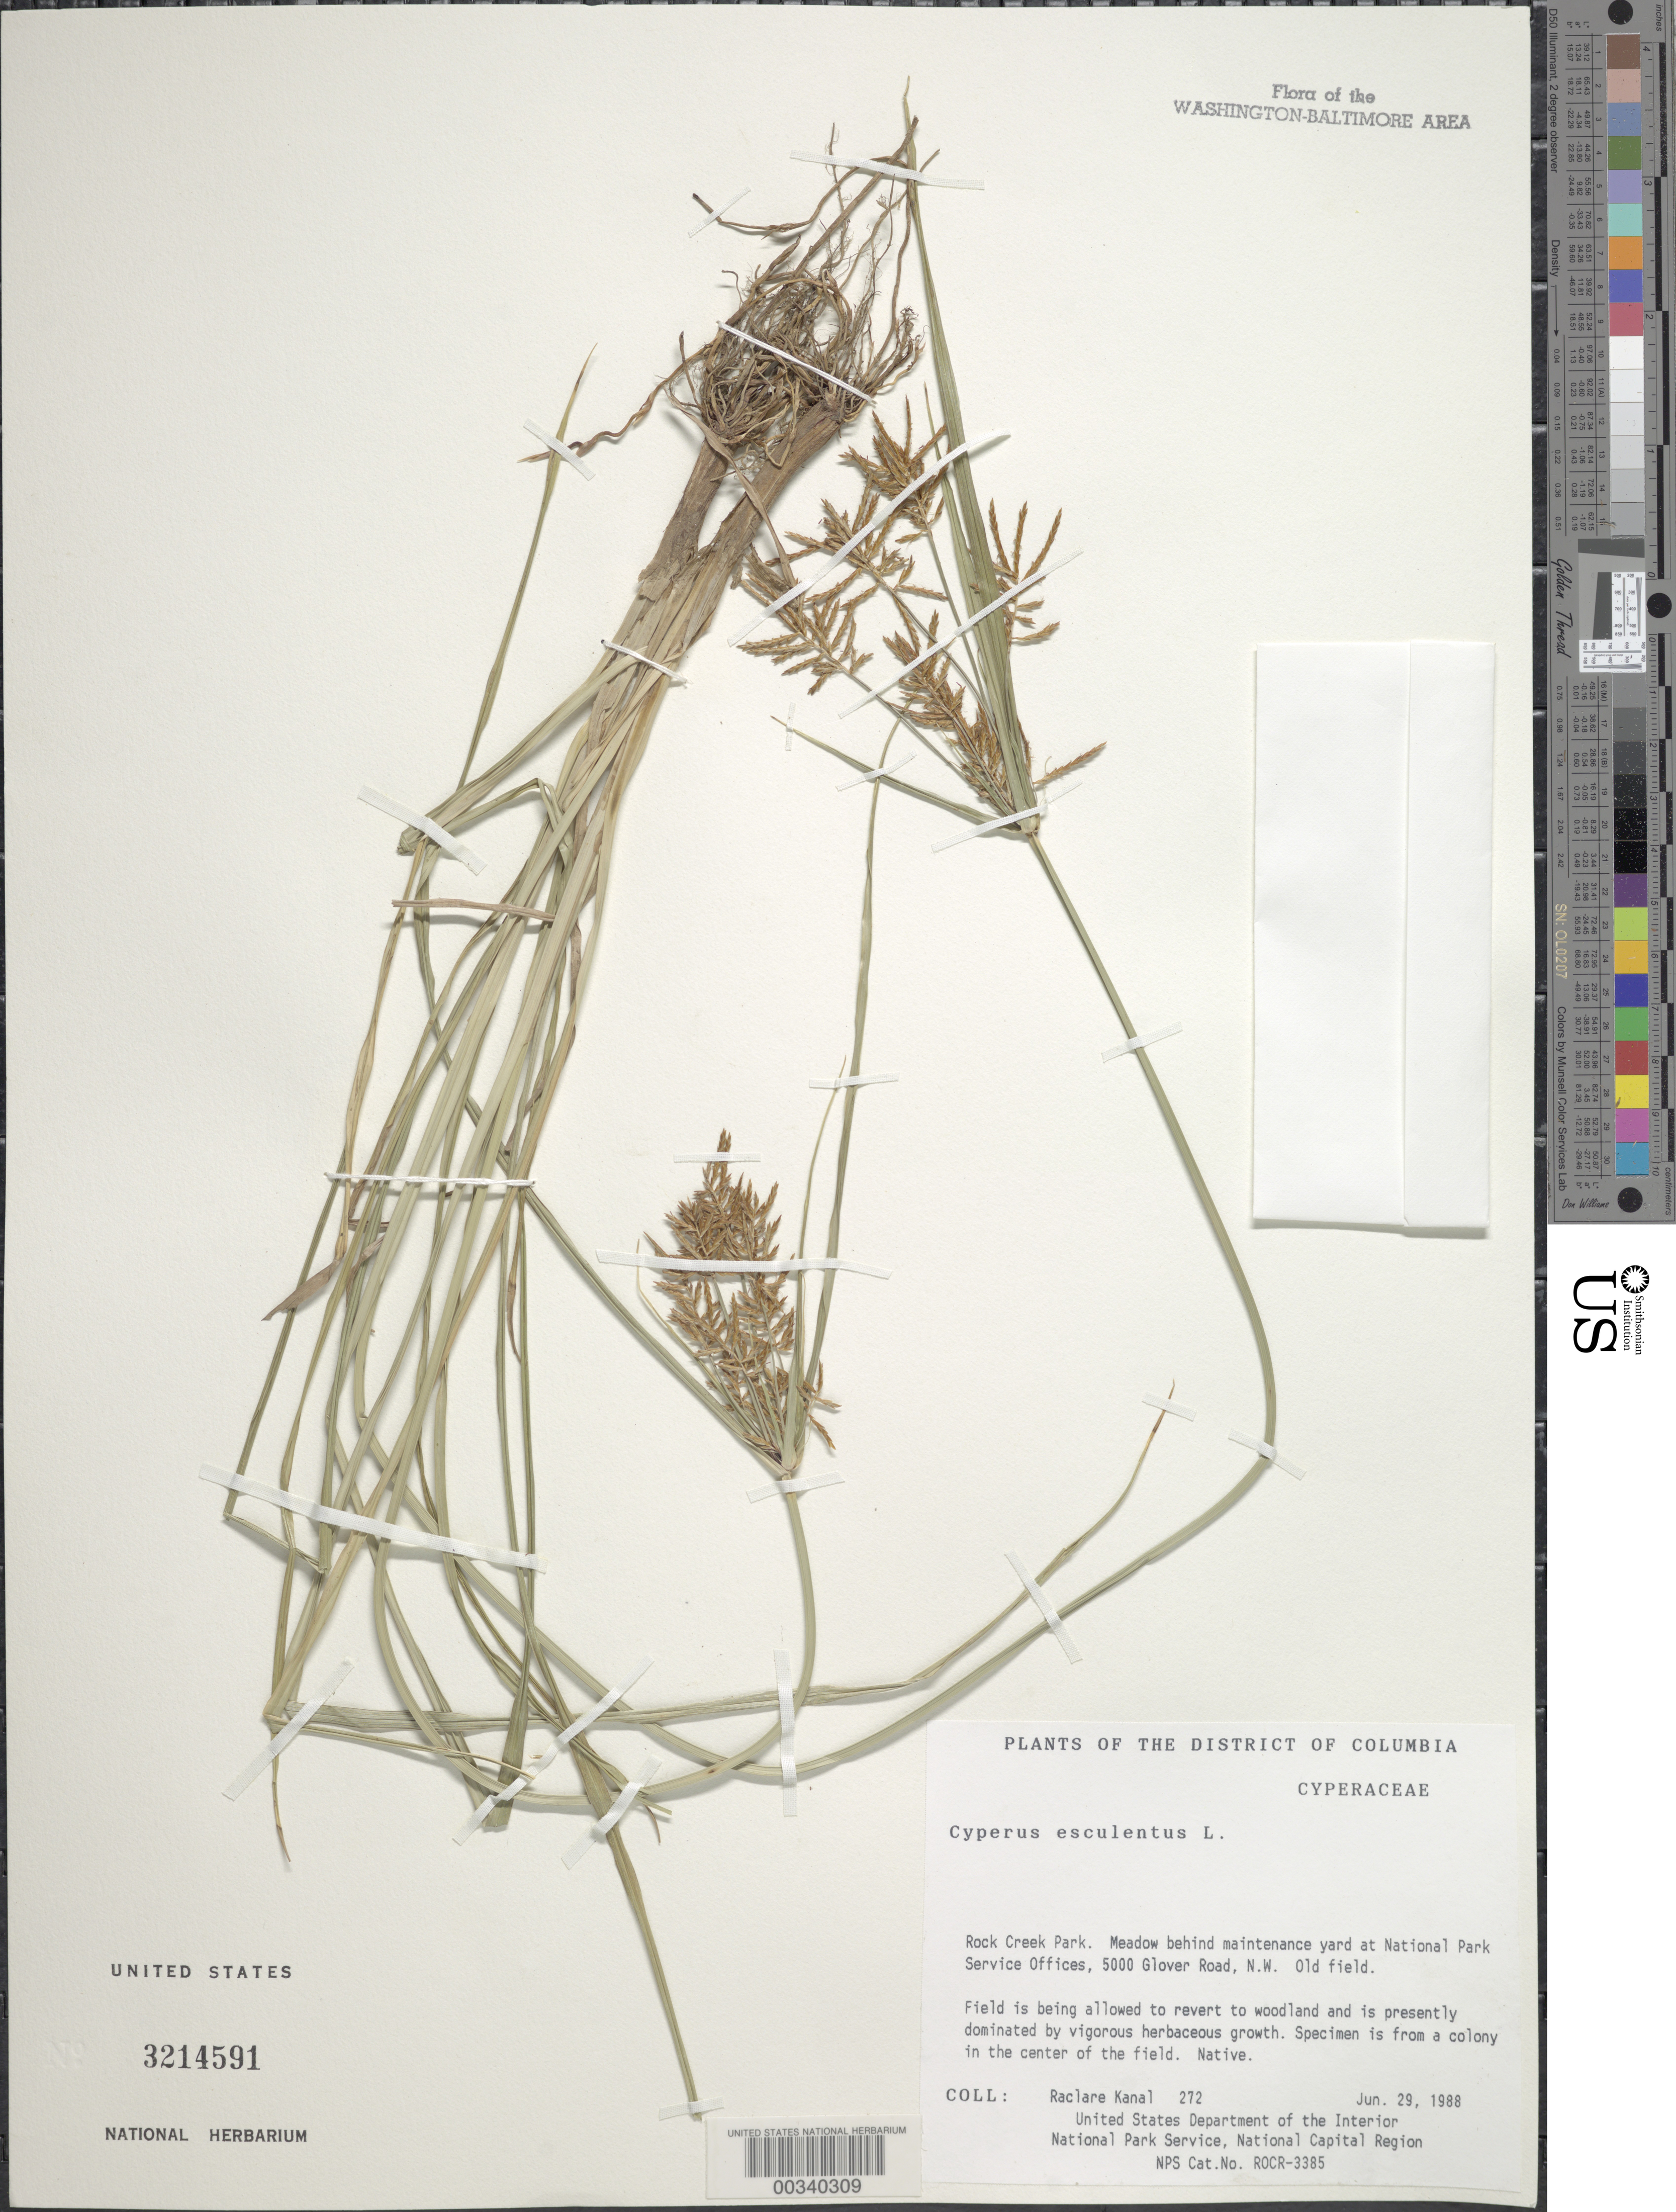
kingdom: Plantae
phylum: Tracheophyta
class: Liliopsida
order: Poales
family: Cyperaceae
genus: Cyperus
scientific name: Cyperus esculentus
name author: L.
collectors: R. Kanal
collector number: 272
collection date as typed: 29 Jun 1988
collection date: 1988-06-29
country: United States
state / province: District of Columbia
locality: Rock Creek Park. At National Park Service Offices, Glover Road Rock Creek Park & vicinity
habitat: Meadow behind maintenance yard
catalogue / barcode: US 3214591